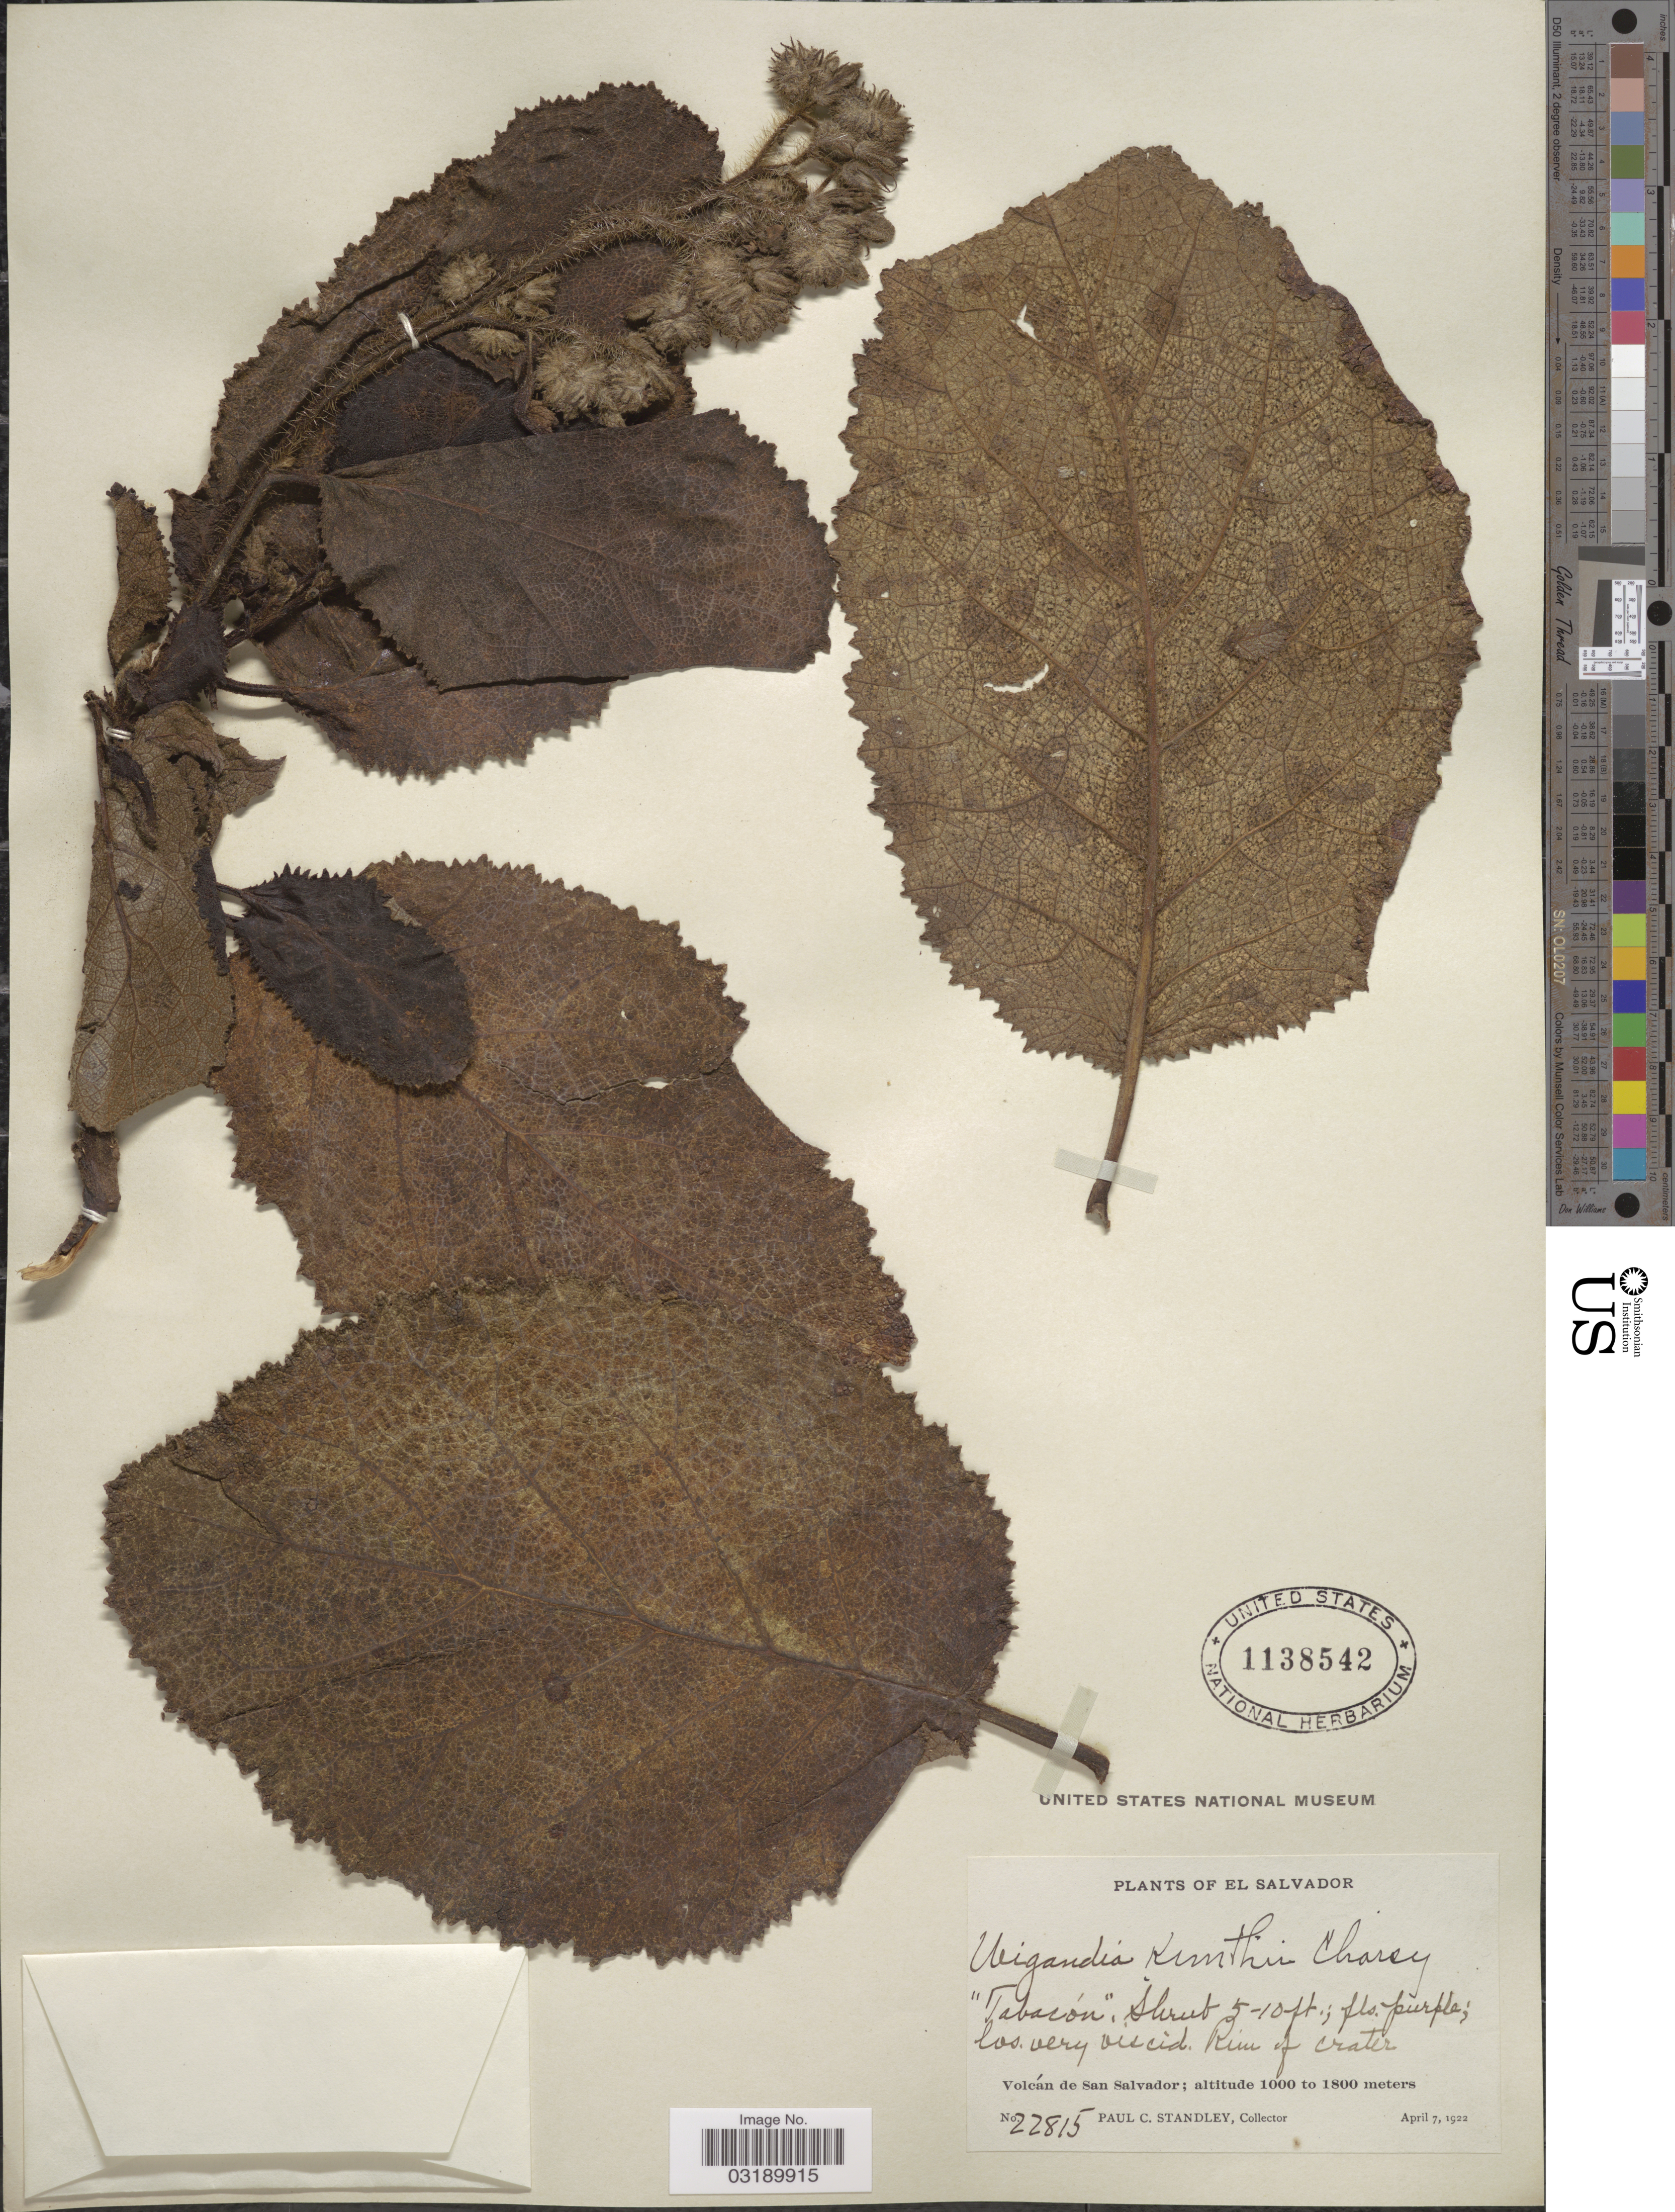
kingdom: Plantae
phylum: Tracheophyta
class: Magnoliopsida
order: Boraginales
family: Namaceae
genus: Wigandia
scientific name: Wigandia kunthii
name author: Choisy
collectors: P. C. Standley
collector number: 22815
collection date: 1922-04-07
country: El Salvador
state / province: San Salvador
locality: Rim of crater. Volcán de San Salvador.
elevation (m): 1000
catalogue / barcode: US 1138542